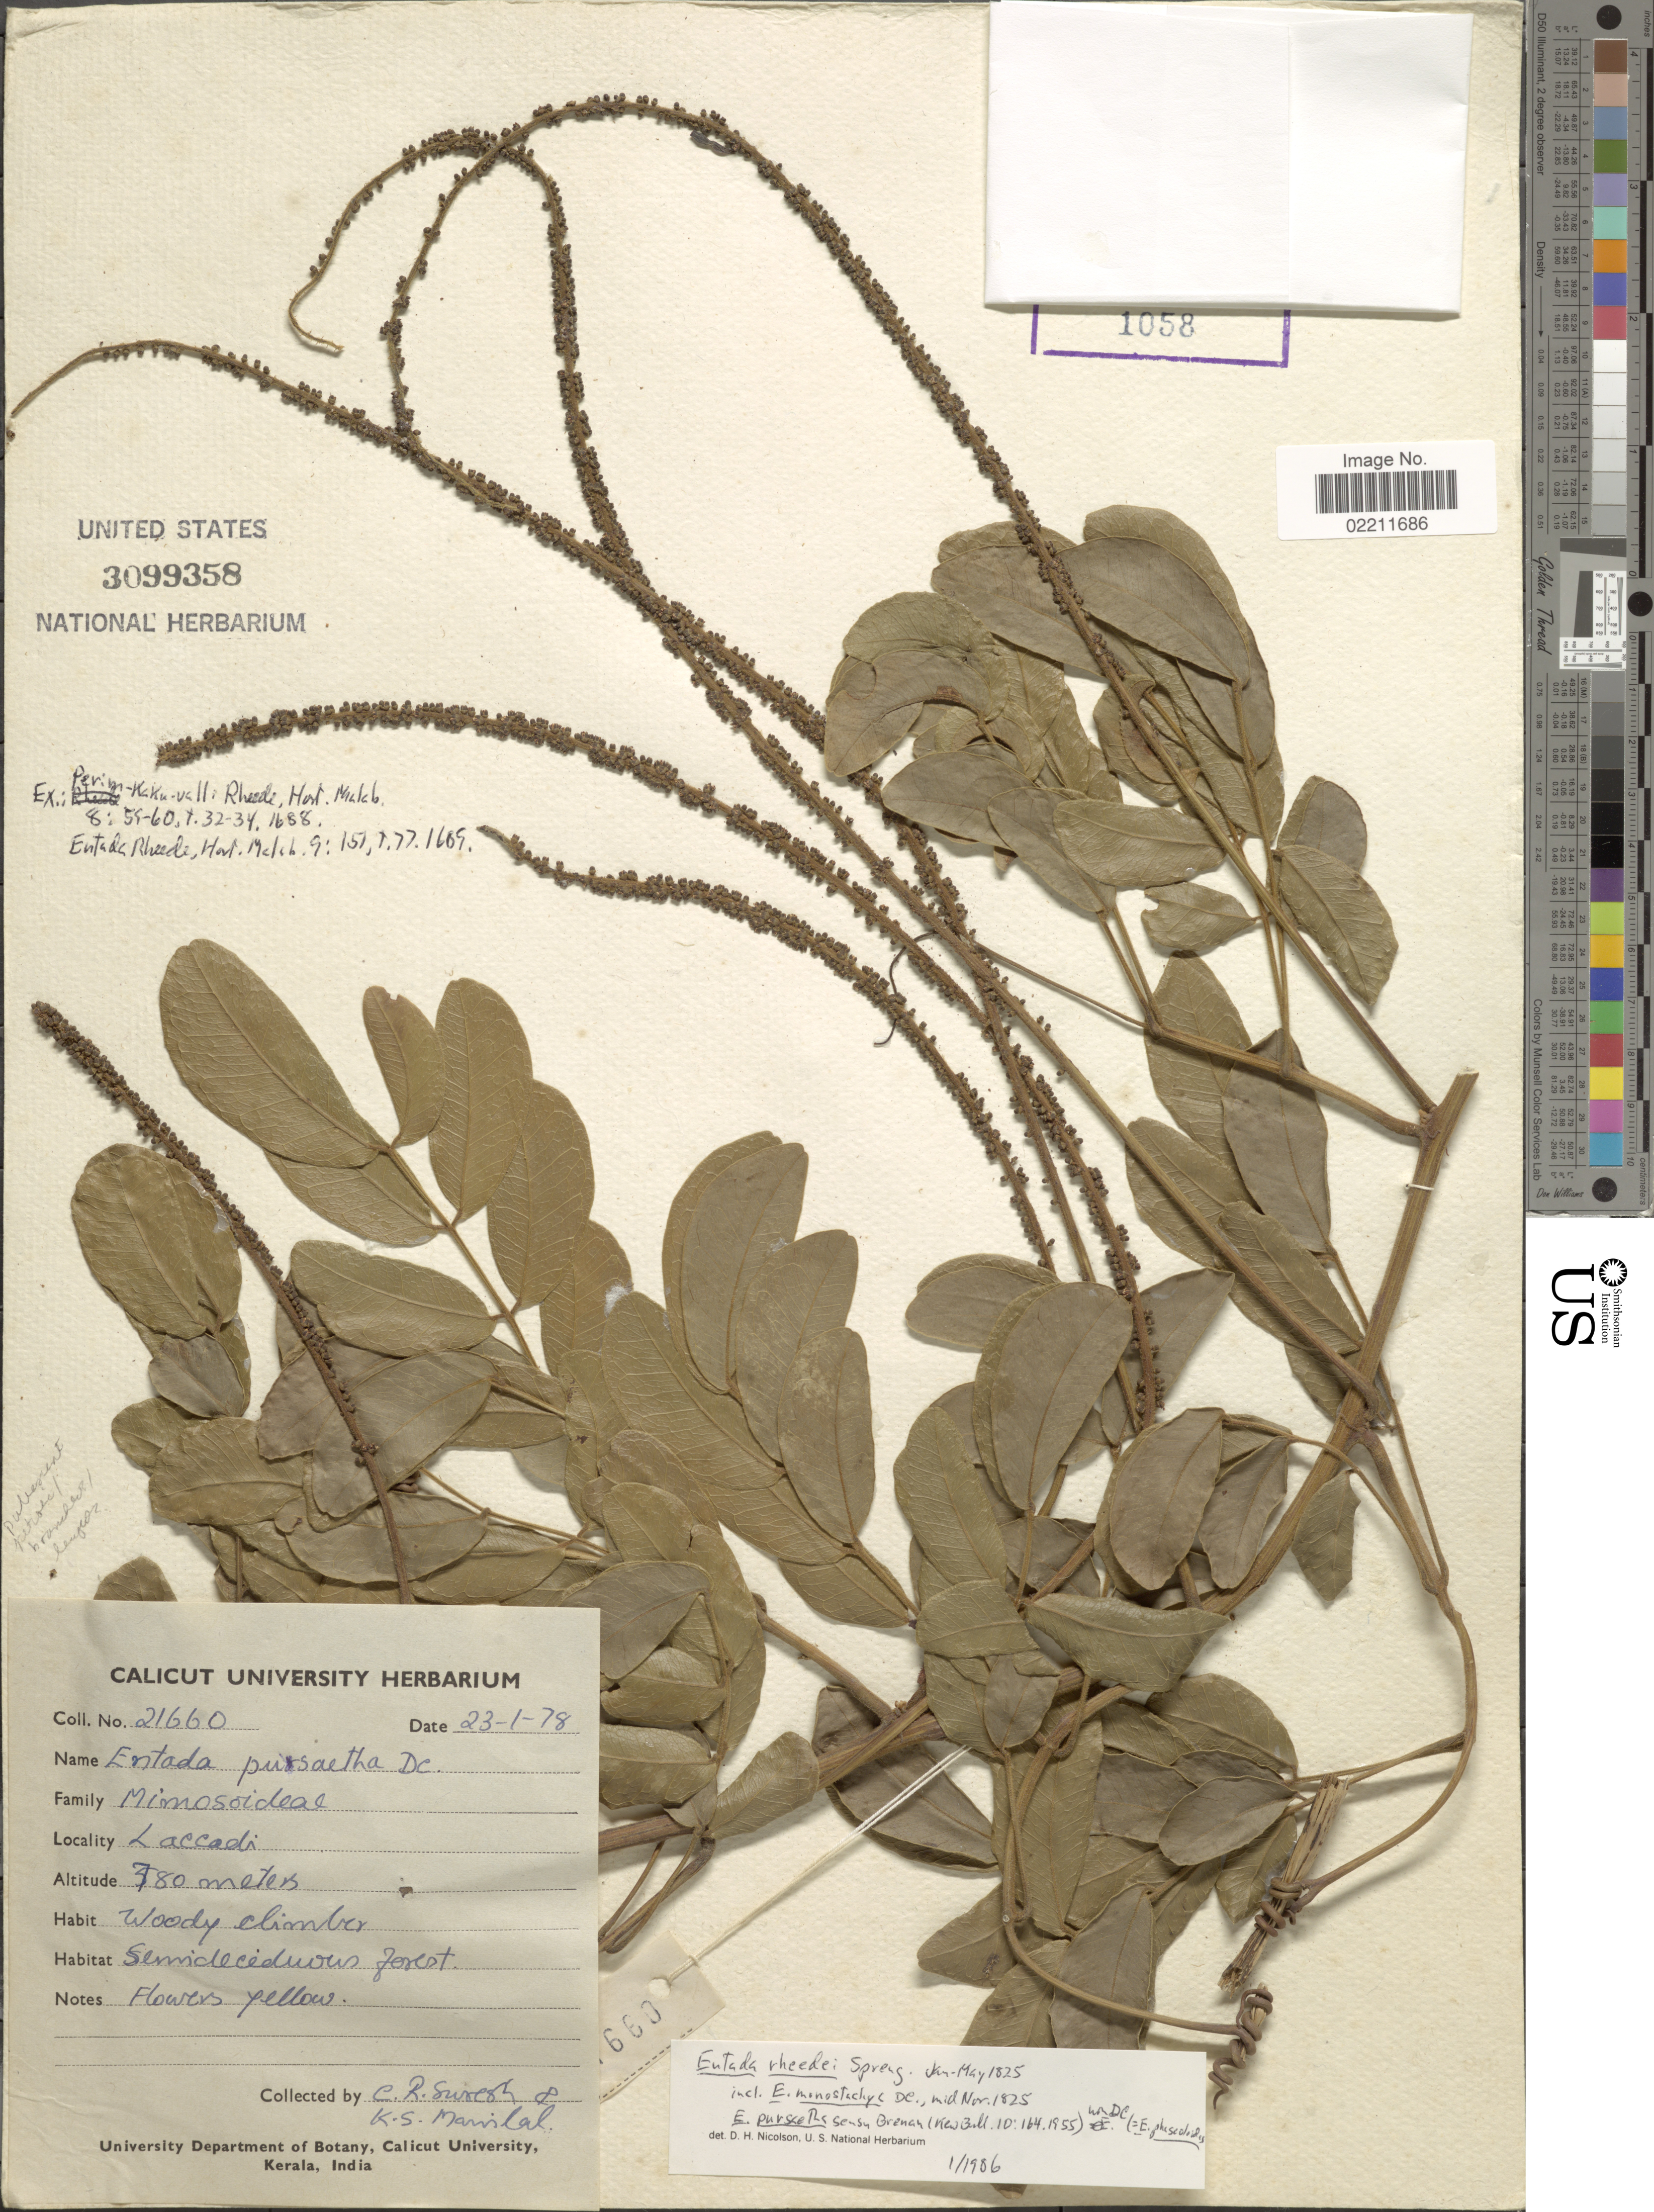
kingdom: Plantae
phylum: Tracheophyta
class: Magnoliopsida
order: Fabales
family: Fabaceae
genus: Entada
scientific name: Entada rheedei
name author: Spreng.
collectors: C. Suresh & K. Mamilal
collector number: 21660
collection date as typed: Transcribed d/m/y: 23/1/78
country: India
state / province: Lakshadweep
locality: Laccadi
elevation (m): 780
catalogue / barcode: US 3099358